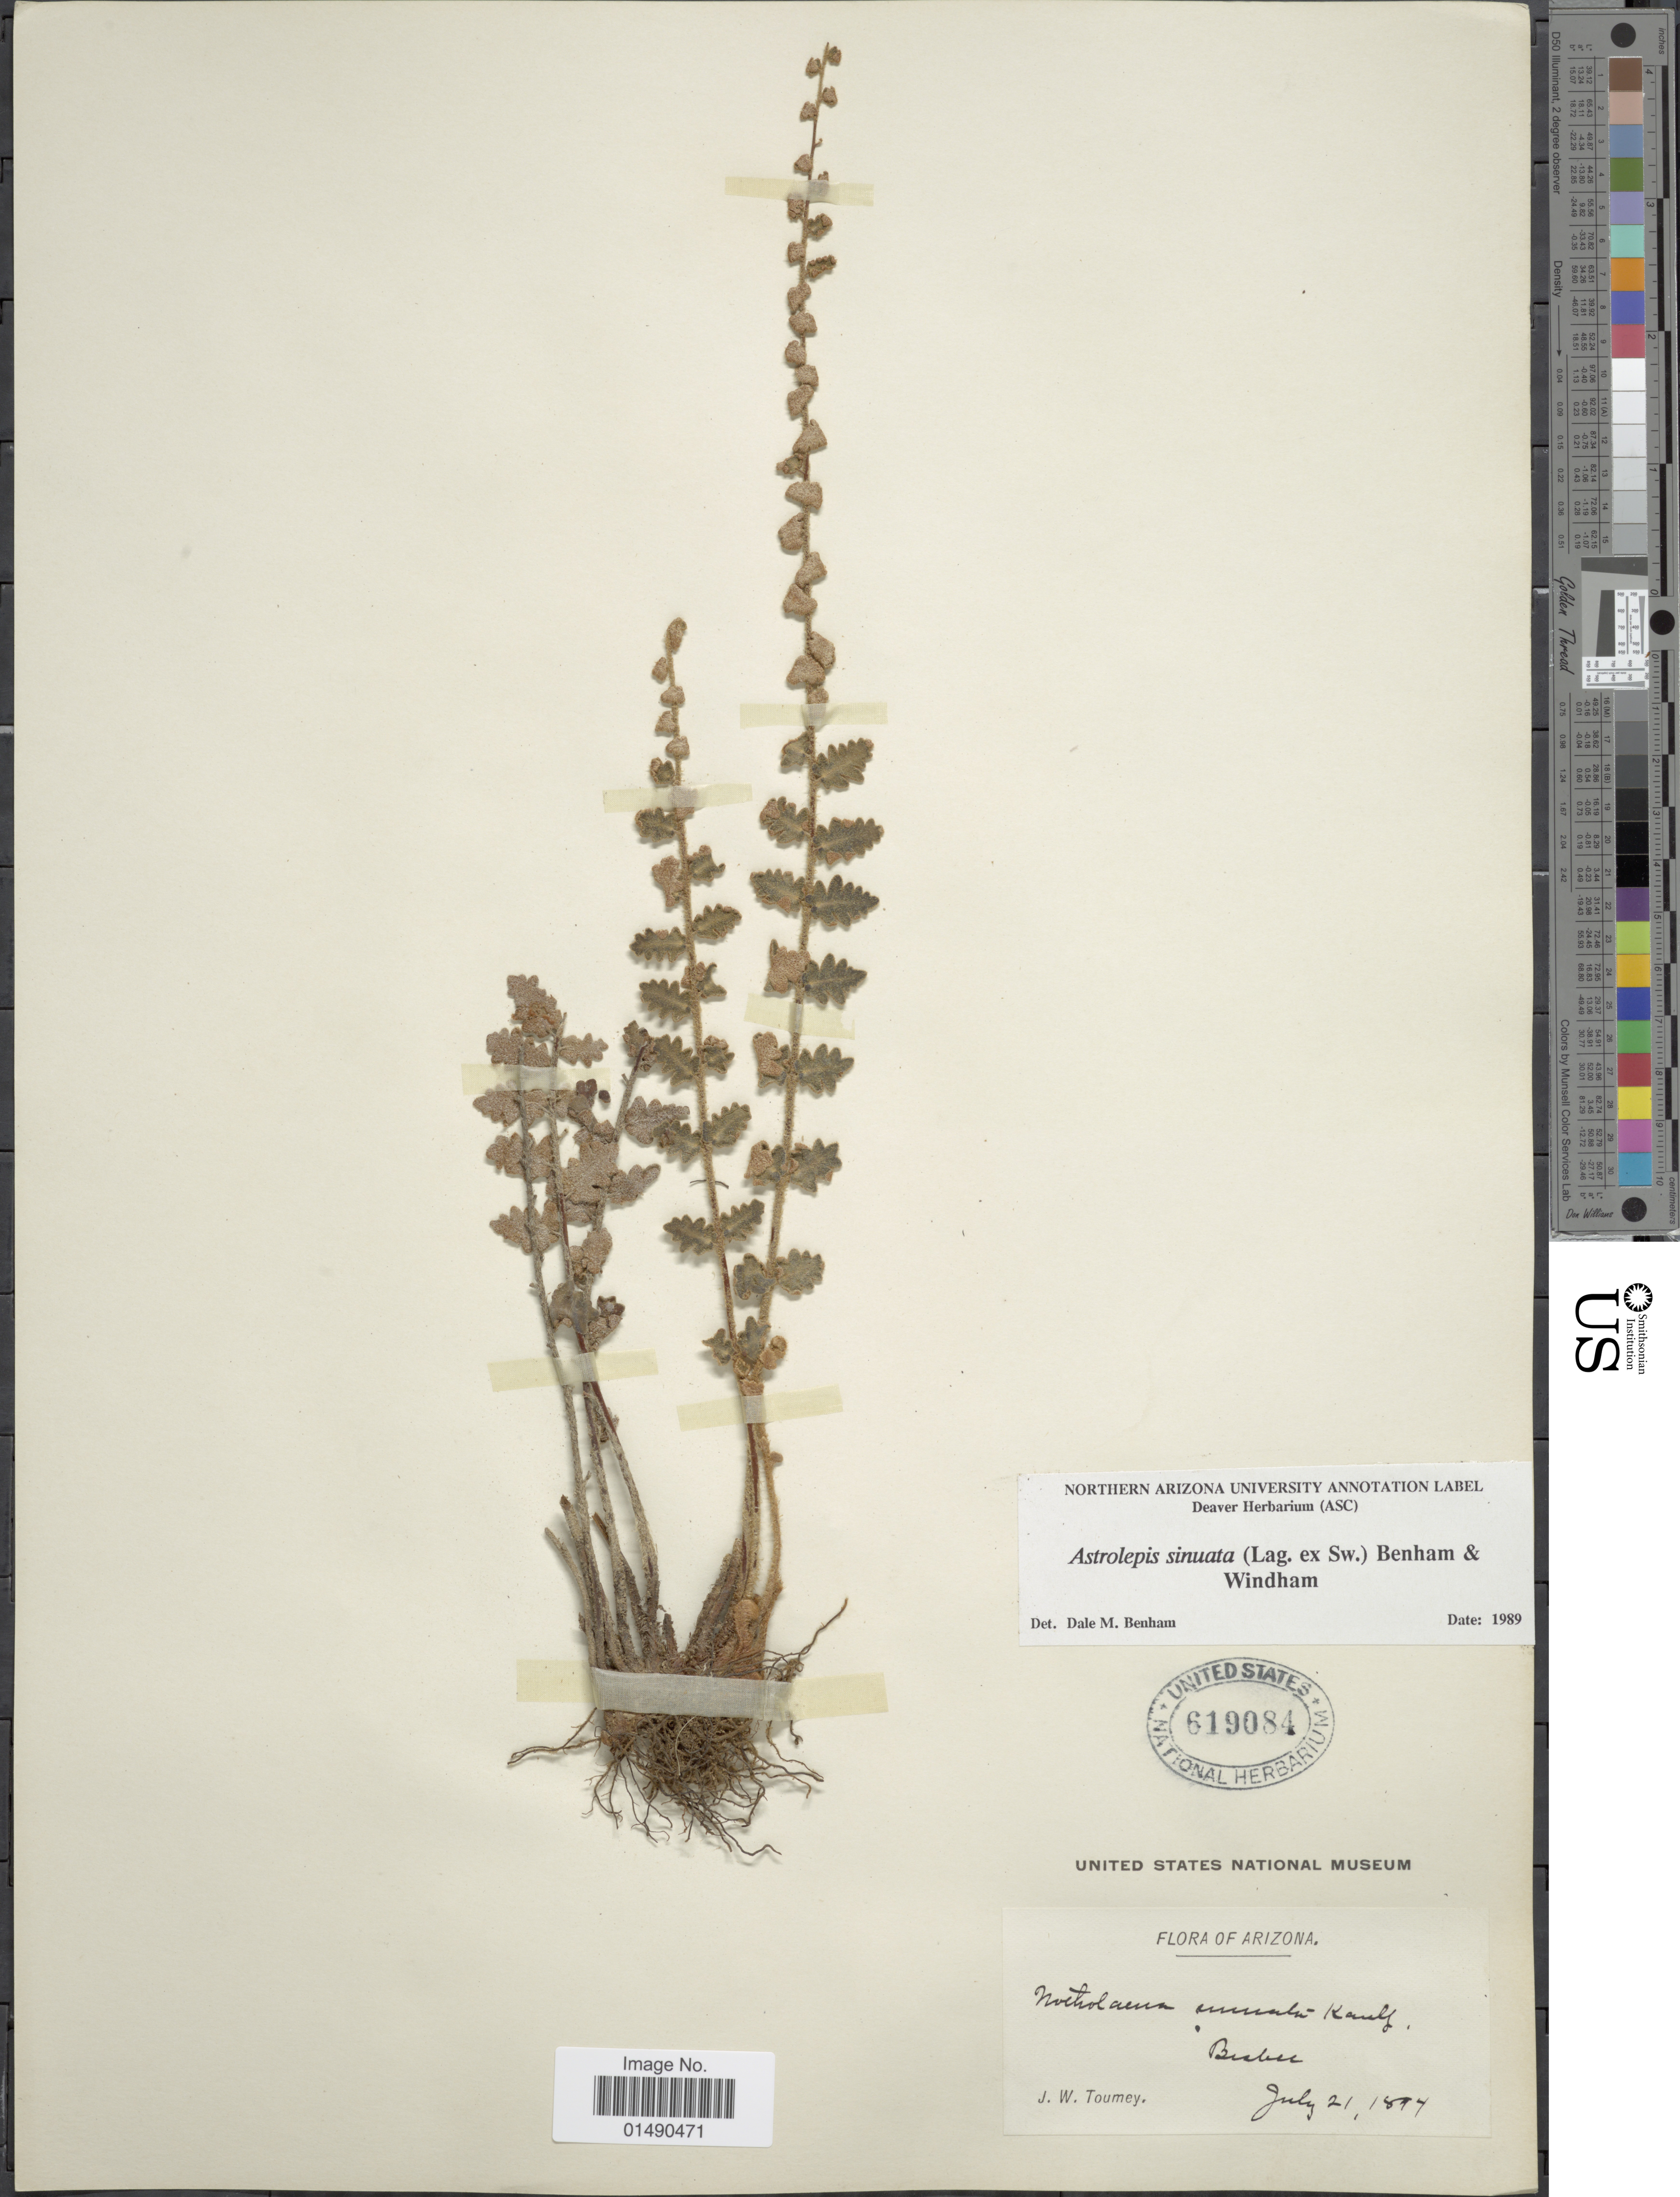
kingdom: Plantae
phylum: Tracheophyta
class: Polypodiopsida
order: Polypodiales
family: Pteridaceae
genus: Astrolepis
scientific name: Astrolepis integerrima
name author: (Hook.) D.M. Benham & Windham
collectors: J. W. Toumey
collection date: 1894-07-21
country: United States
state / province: Arizona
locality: Bisbee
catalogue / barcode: US 619084